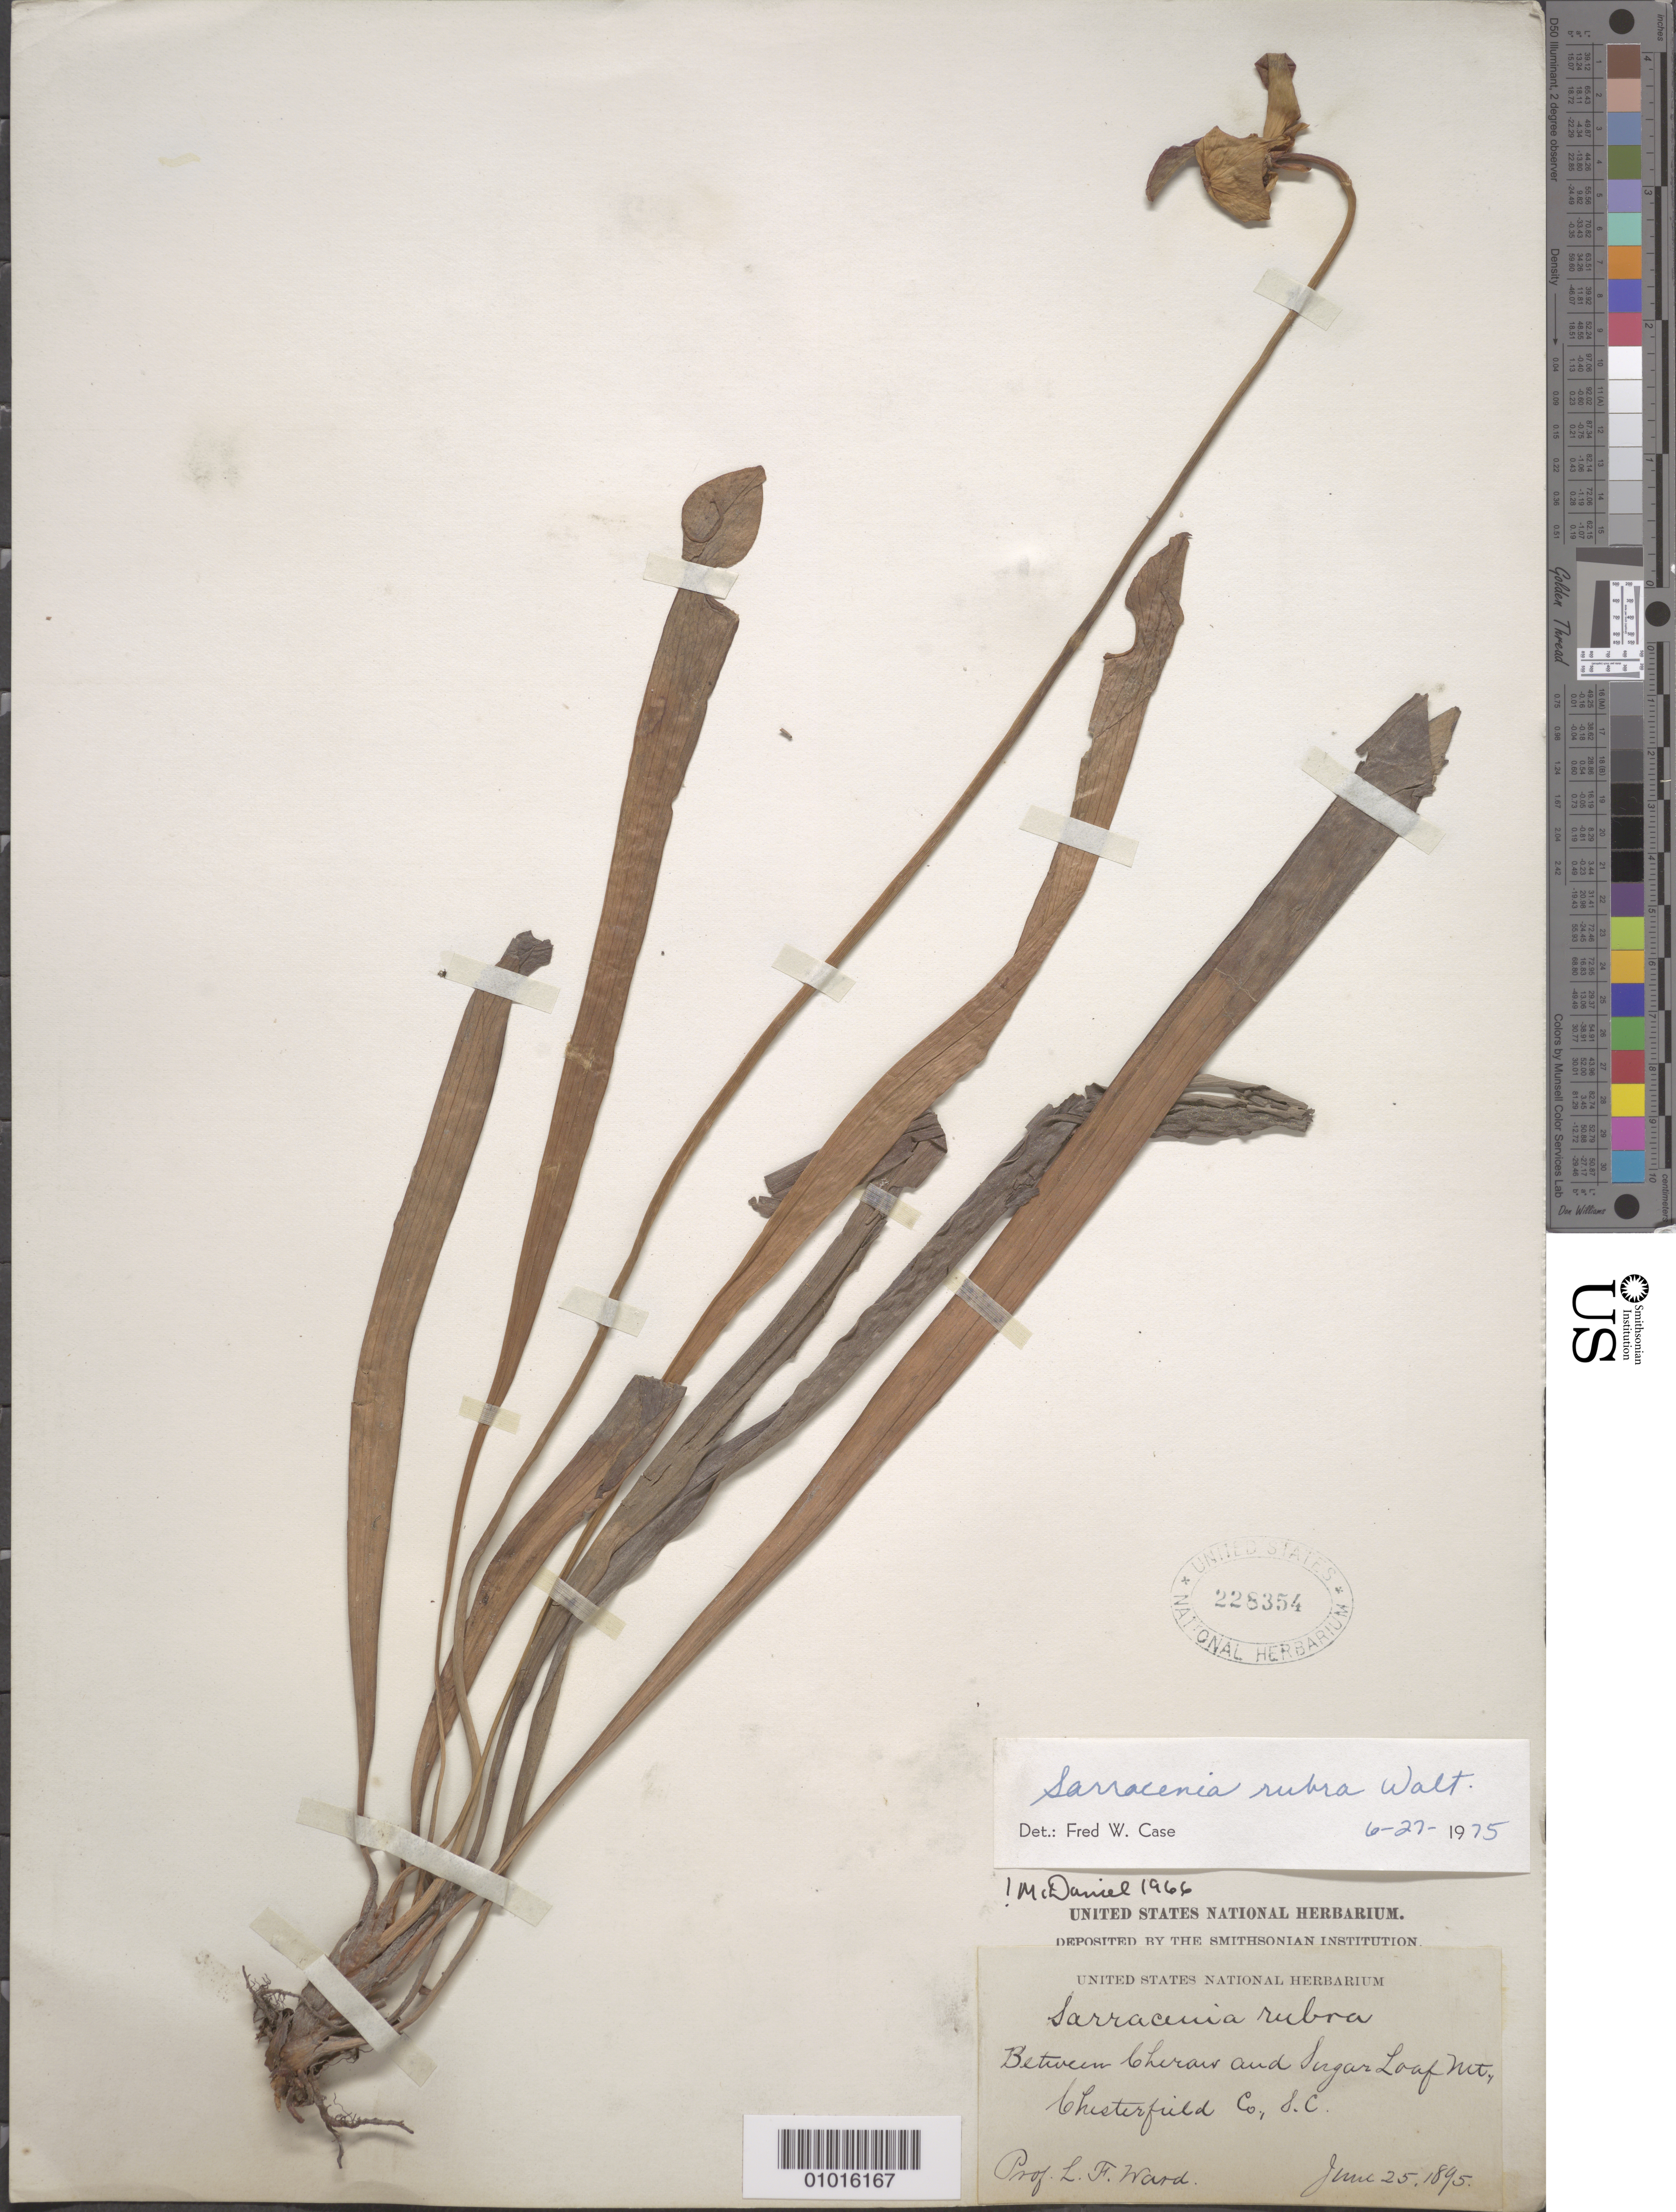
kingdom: Plantae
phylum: Tracheophyta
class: Magnoliopsida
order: Ericales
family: Sarraceniaceae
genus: Sarracenia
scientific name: Sarracenia rubra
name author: Walter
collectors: L. Ward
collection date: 1895-06-25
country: United States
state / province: South Carolina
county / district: Chesterfield County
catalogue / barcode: US 228354